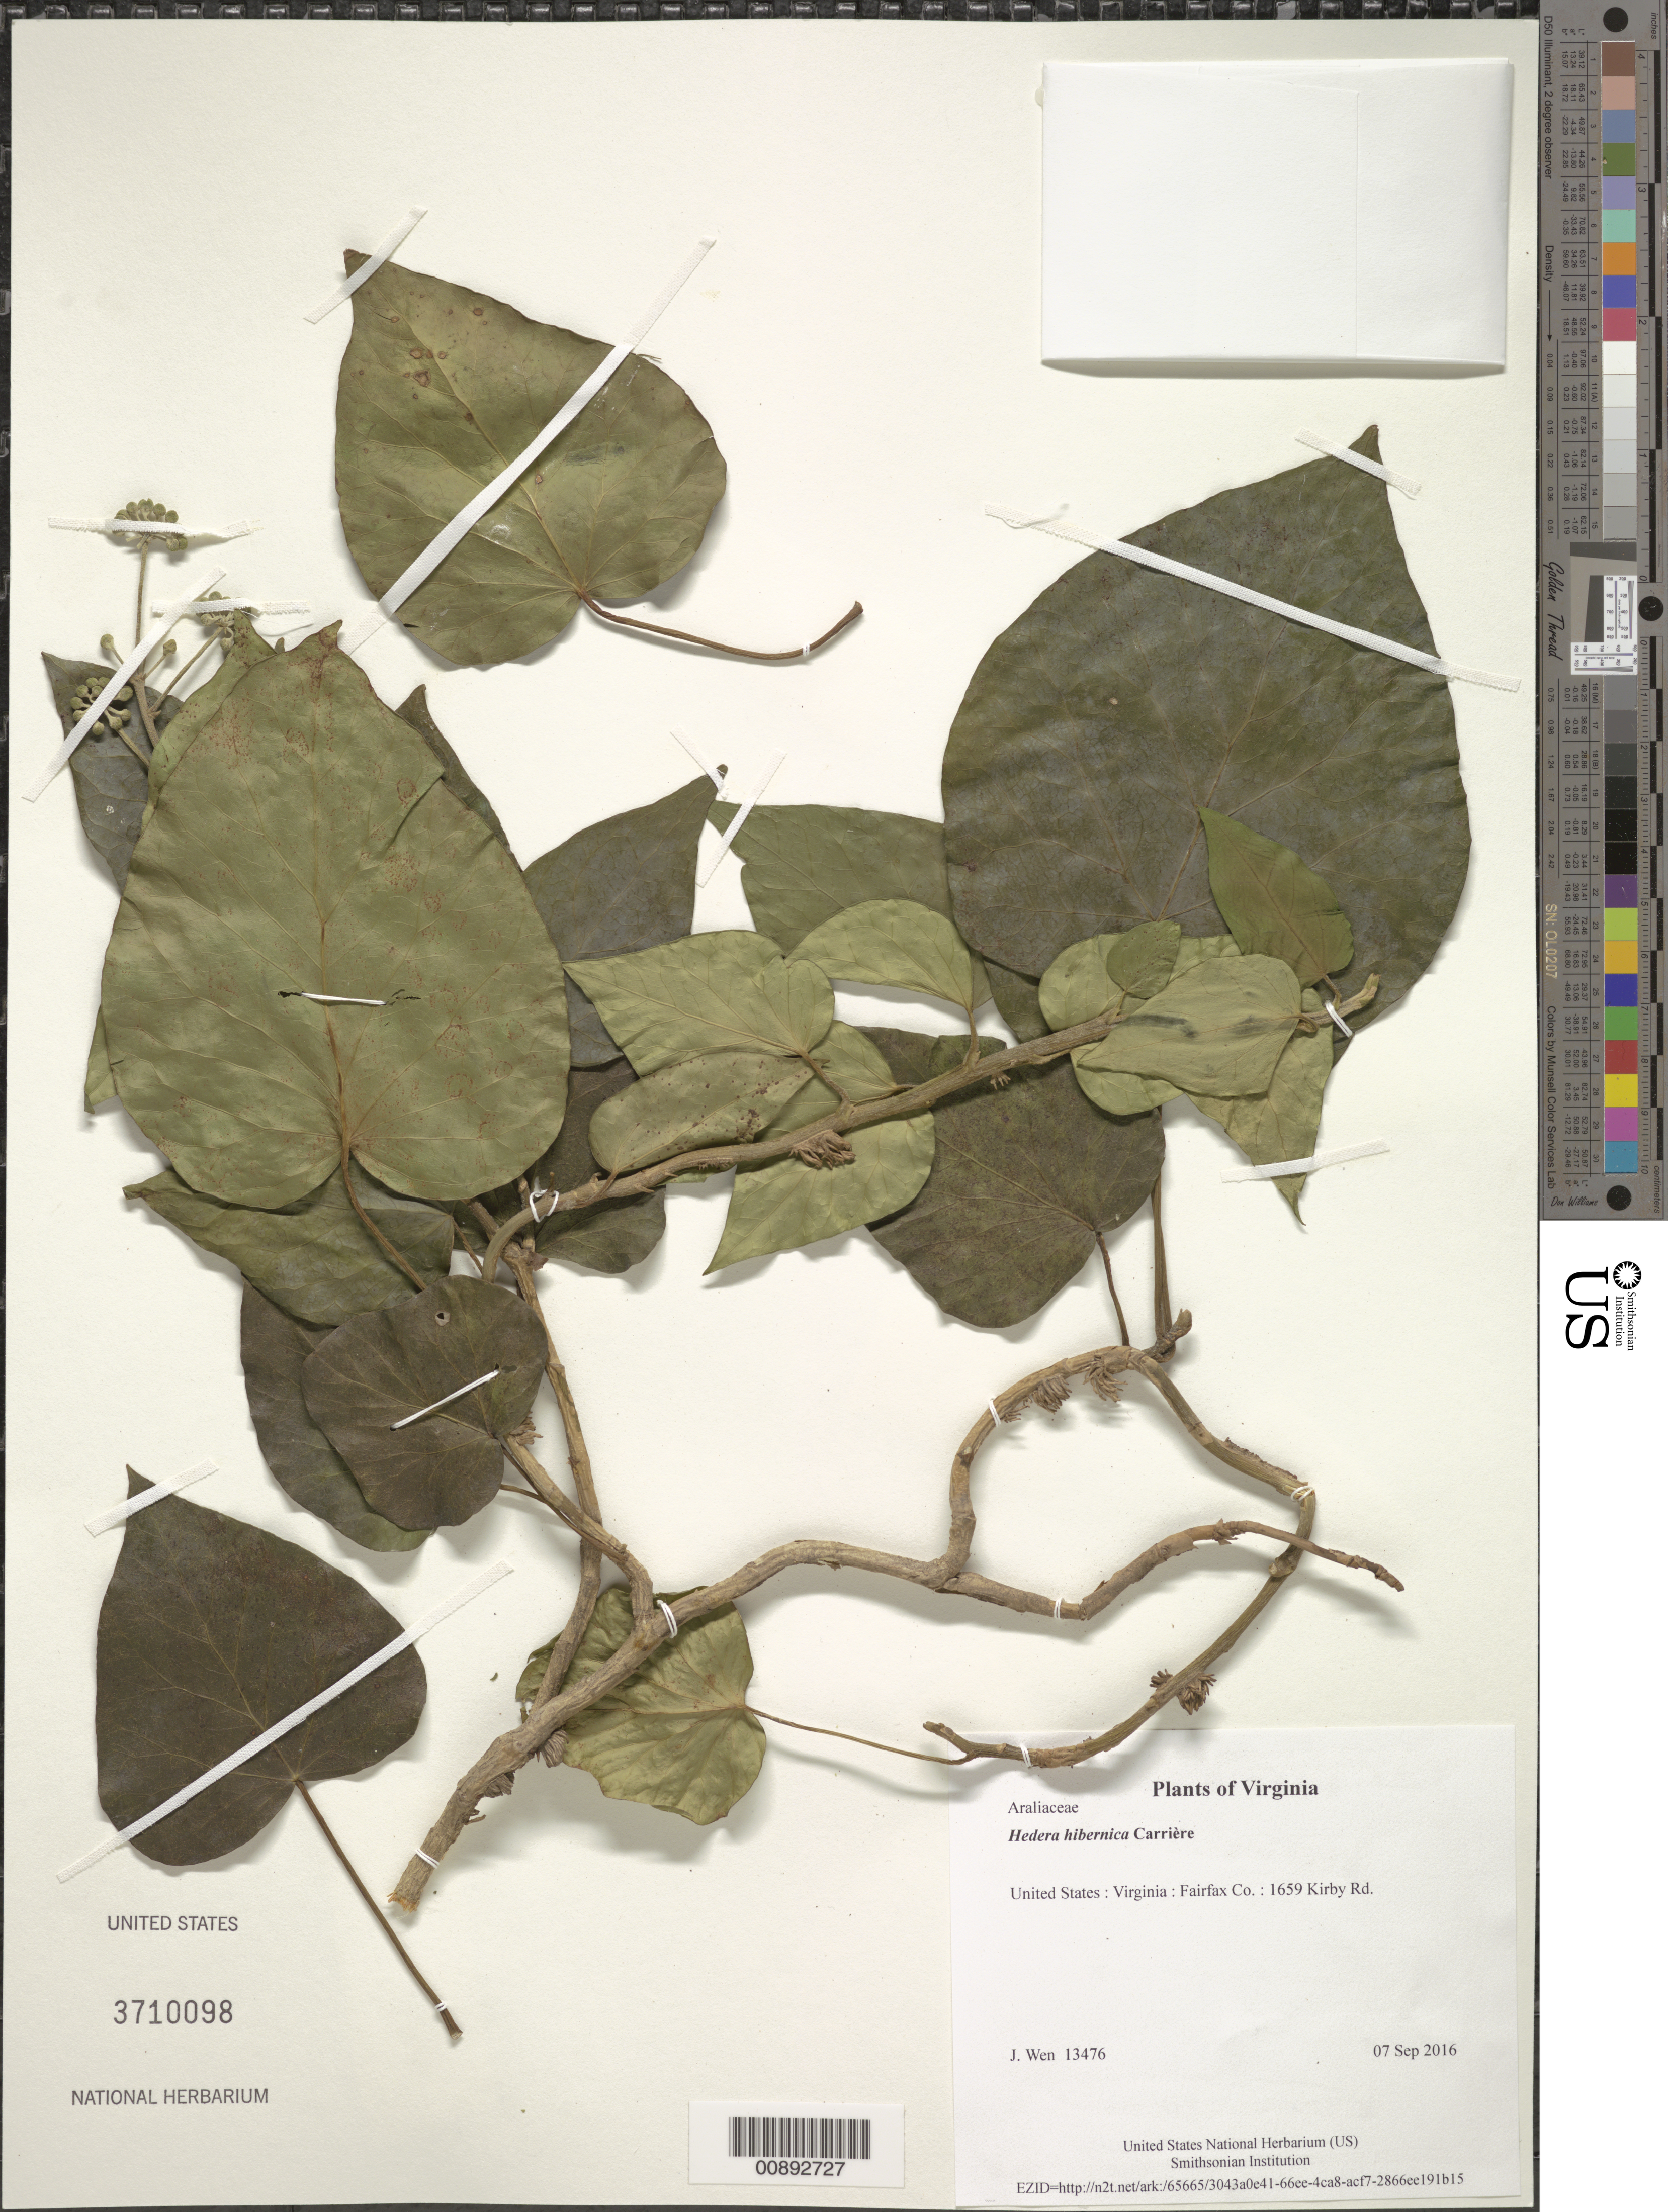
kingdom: Plantae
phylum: Tracheophyta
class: Magnoliopsida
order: Apiales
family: Araliaceae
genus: Hedera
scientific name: Hedera hibernica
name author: (G. Kirchn.) Bean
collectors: J. Wen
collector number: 13476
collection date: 2016-09-07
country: United States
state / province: Virginia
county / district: Fairfax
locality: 1659 Kirby Rd.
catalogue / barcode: US 3710098